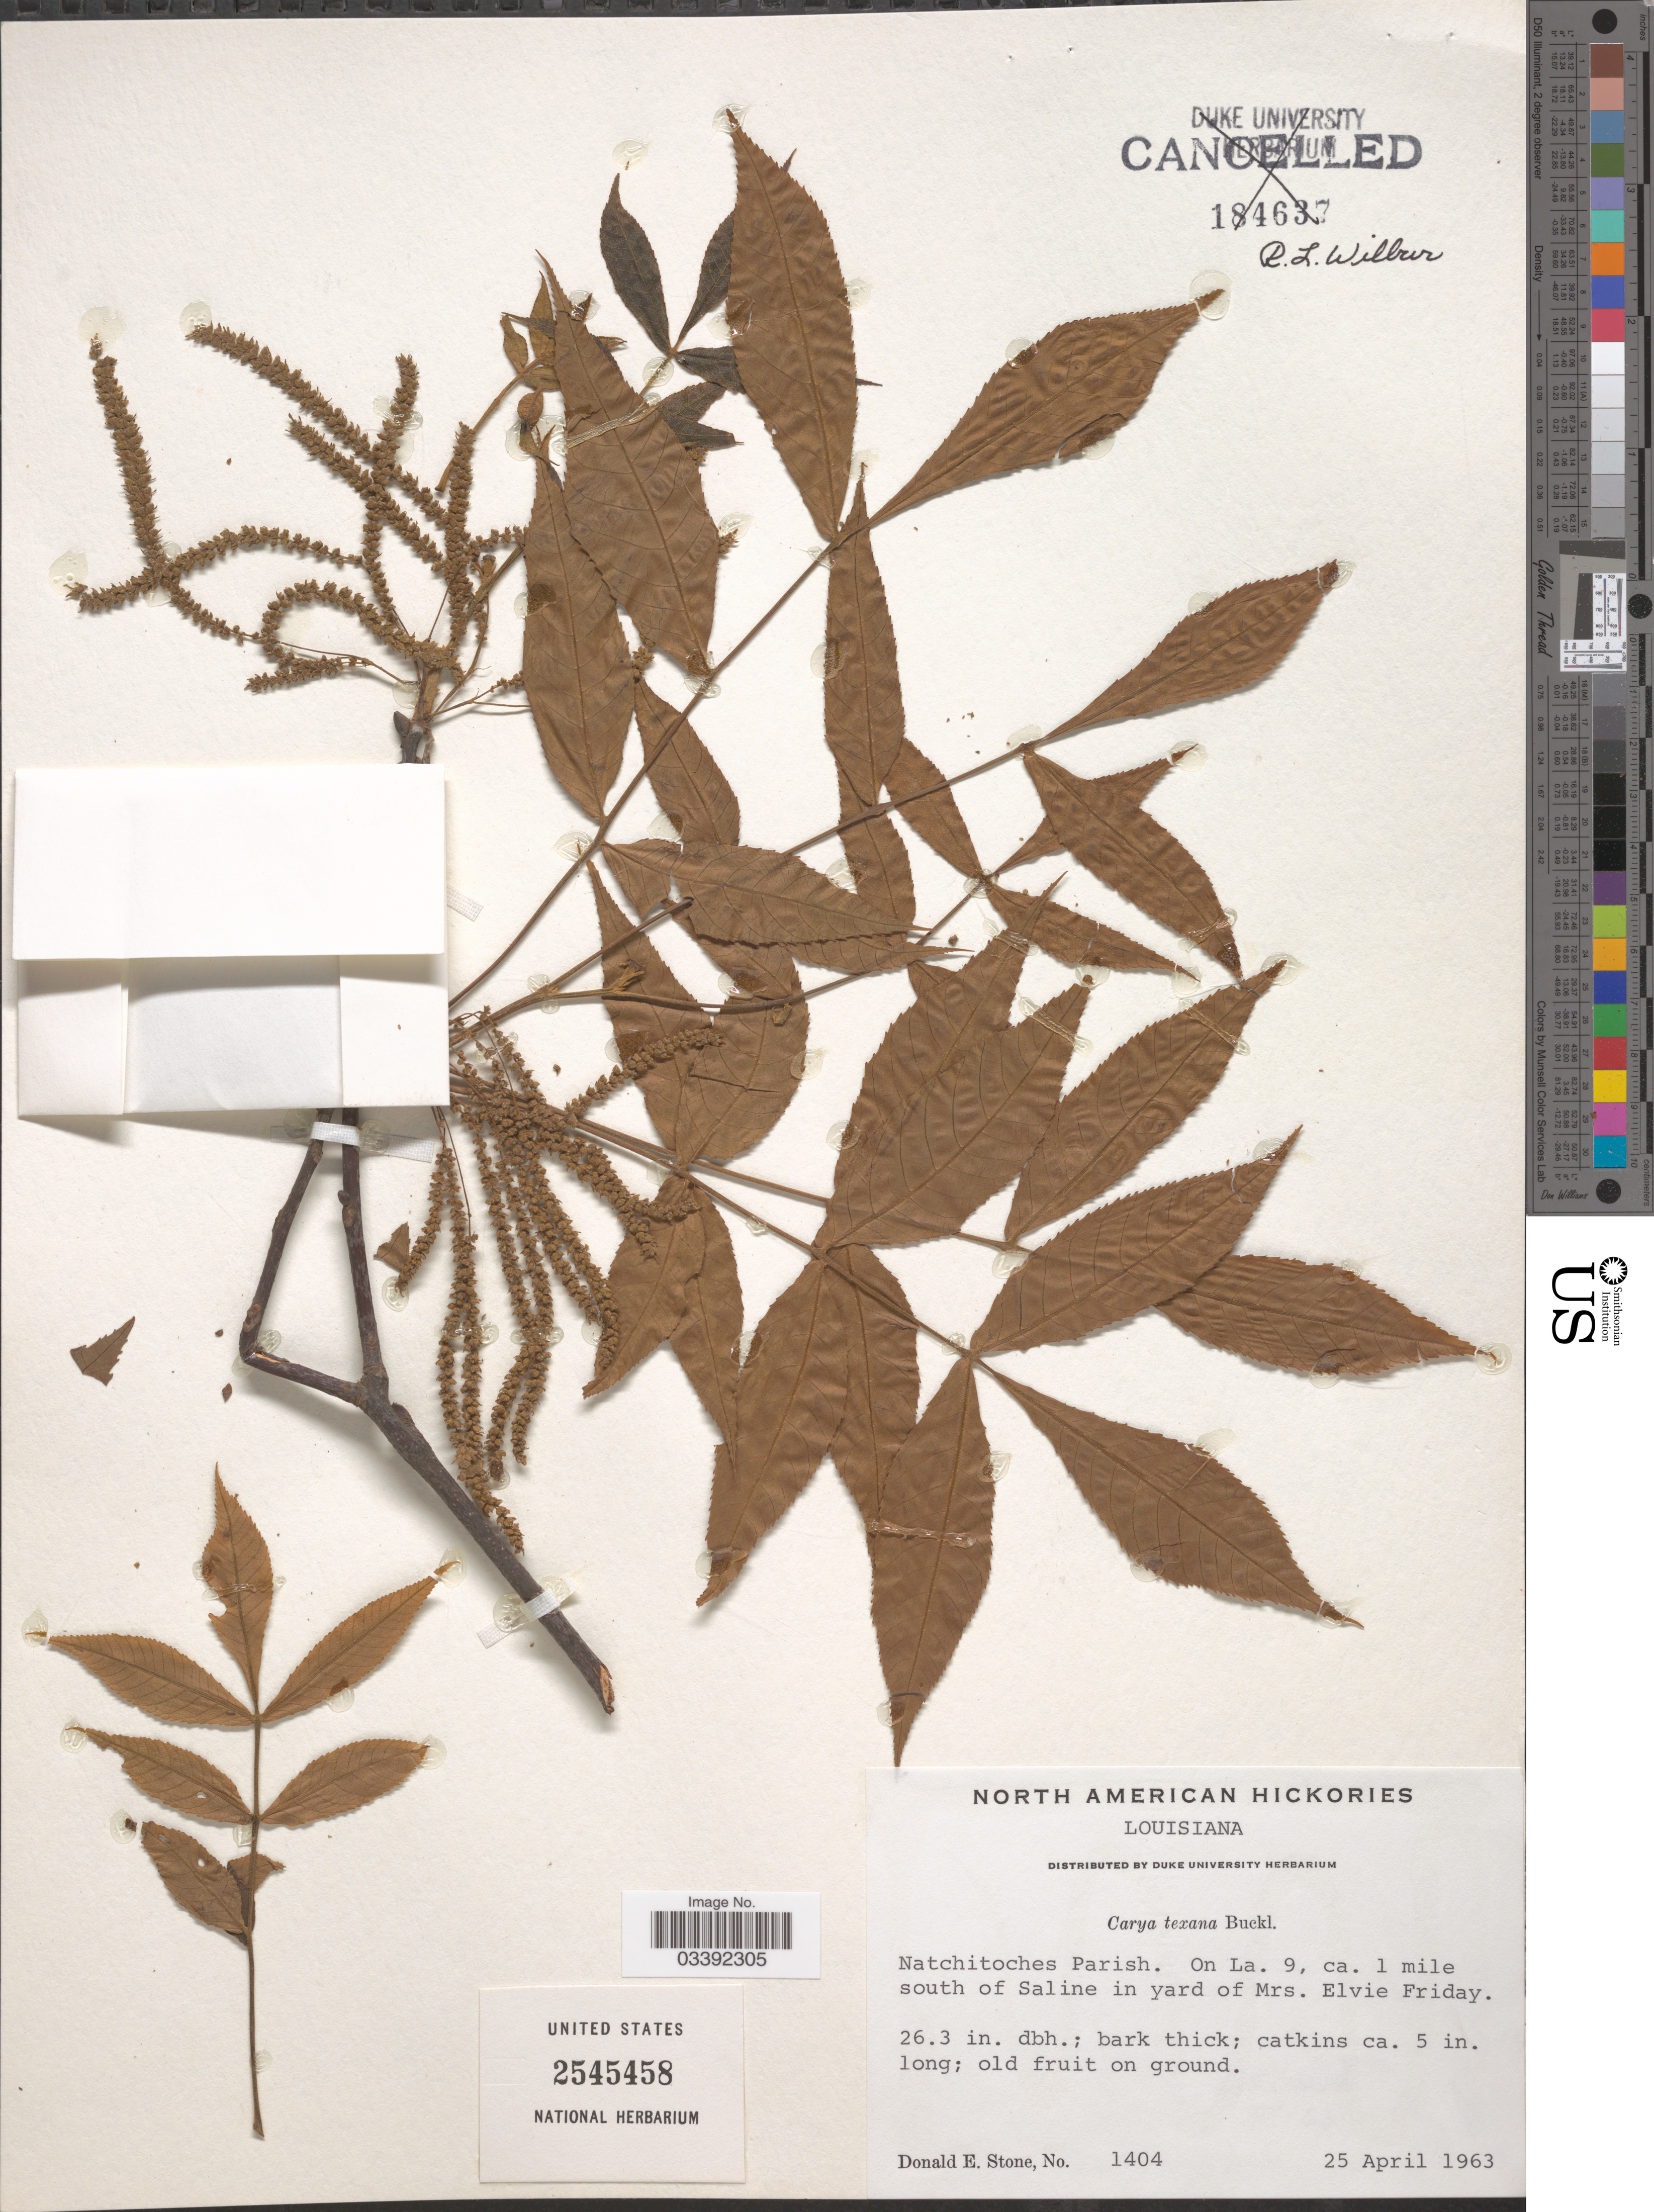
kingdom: Plantae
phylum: Tracheophyta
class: Magnoliopsida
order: Fagales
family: Juglandaceae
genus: Carya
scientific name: Carya texana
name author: Buckley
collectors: D. Stone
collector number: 1404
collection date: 1963-04-25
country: United States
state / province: Louisiana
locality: Natchitoches Parish. On LA. 9, ca. 1 mile south of Saline in yard of Mrs. Elvie Friday.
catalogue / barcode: US 2545458